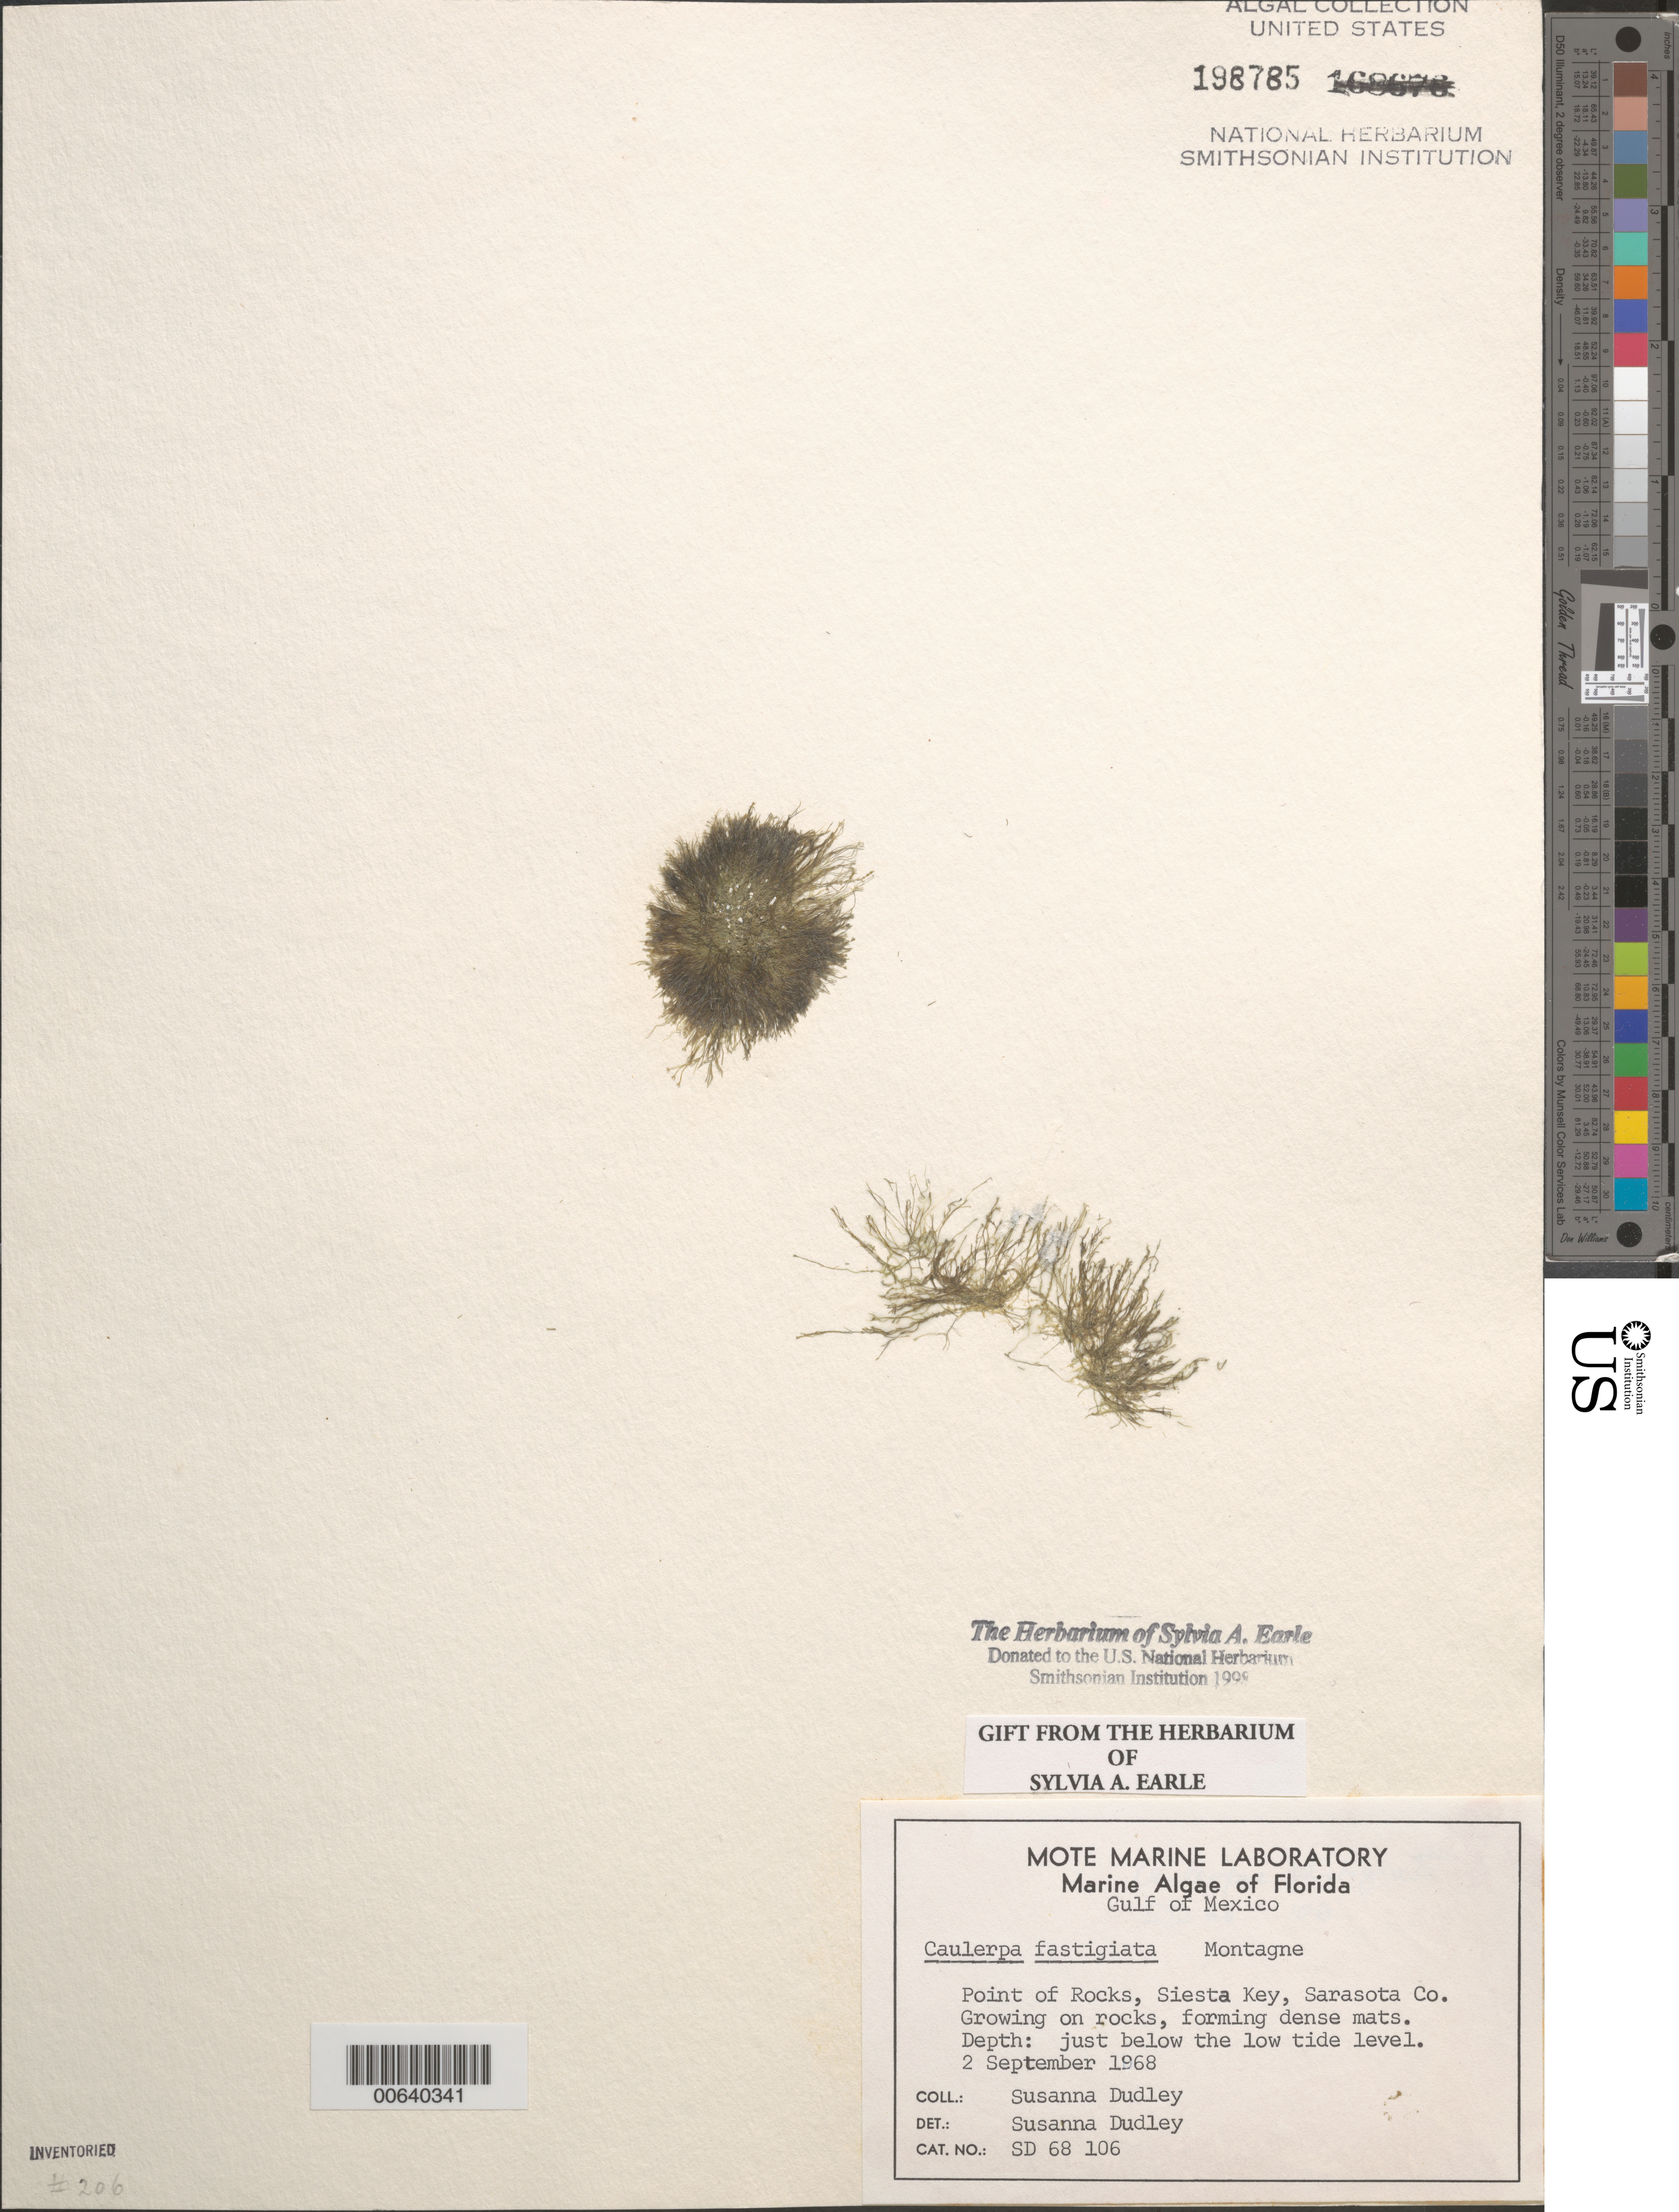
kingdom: Plantae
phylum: Chlorophyta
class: Ulvophyceae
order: Bryopsidales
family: Caulerpaceae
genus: Caulerpa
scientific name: Caulerpa fastigiata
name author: Mont.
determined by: Dudley, S.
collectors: S. Dudley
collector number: SD 68 106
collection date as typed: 02 Sep 1968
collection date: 1968-09-02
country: United States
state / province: Florida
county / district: Sarasota County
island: Siesta Key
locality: Point of Rocks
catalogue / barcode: US 198785